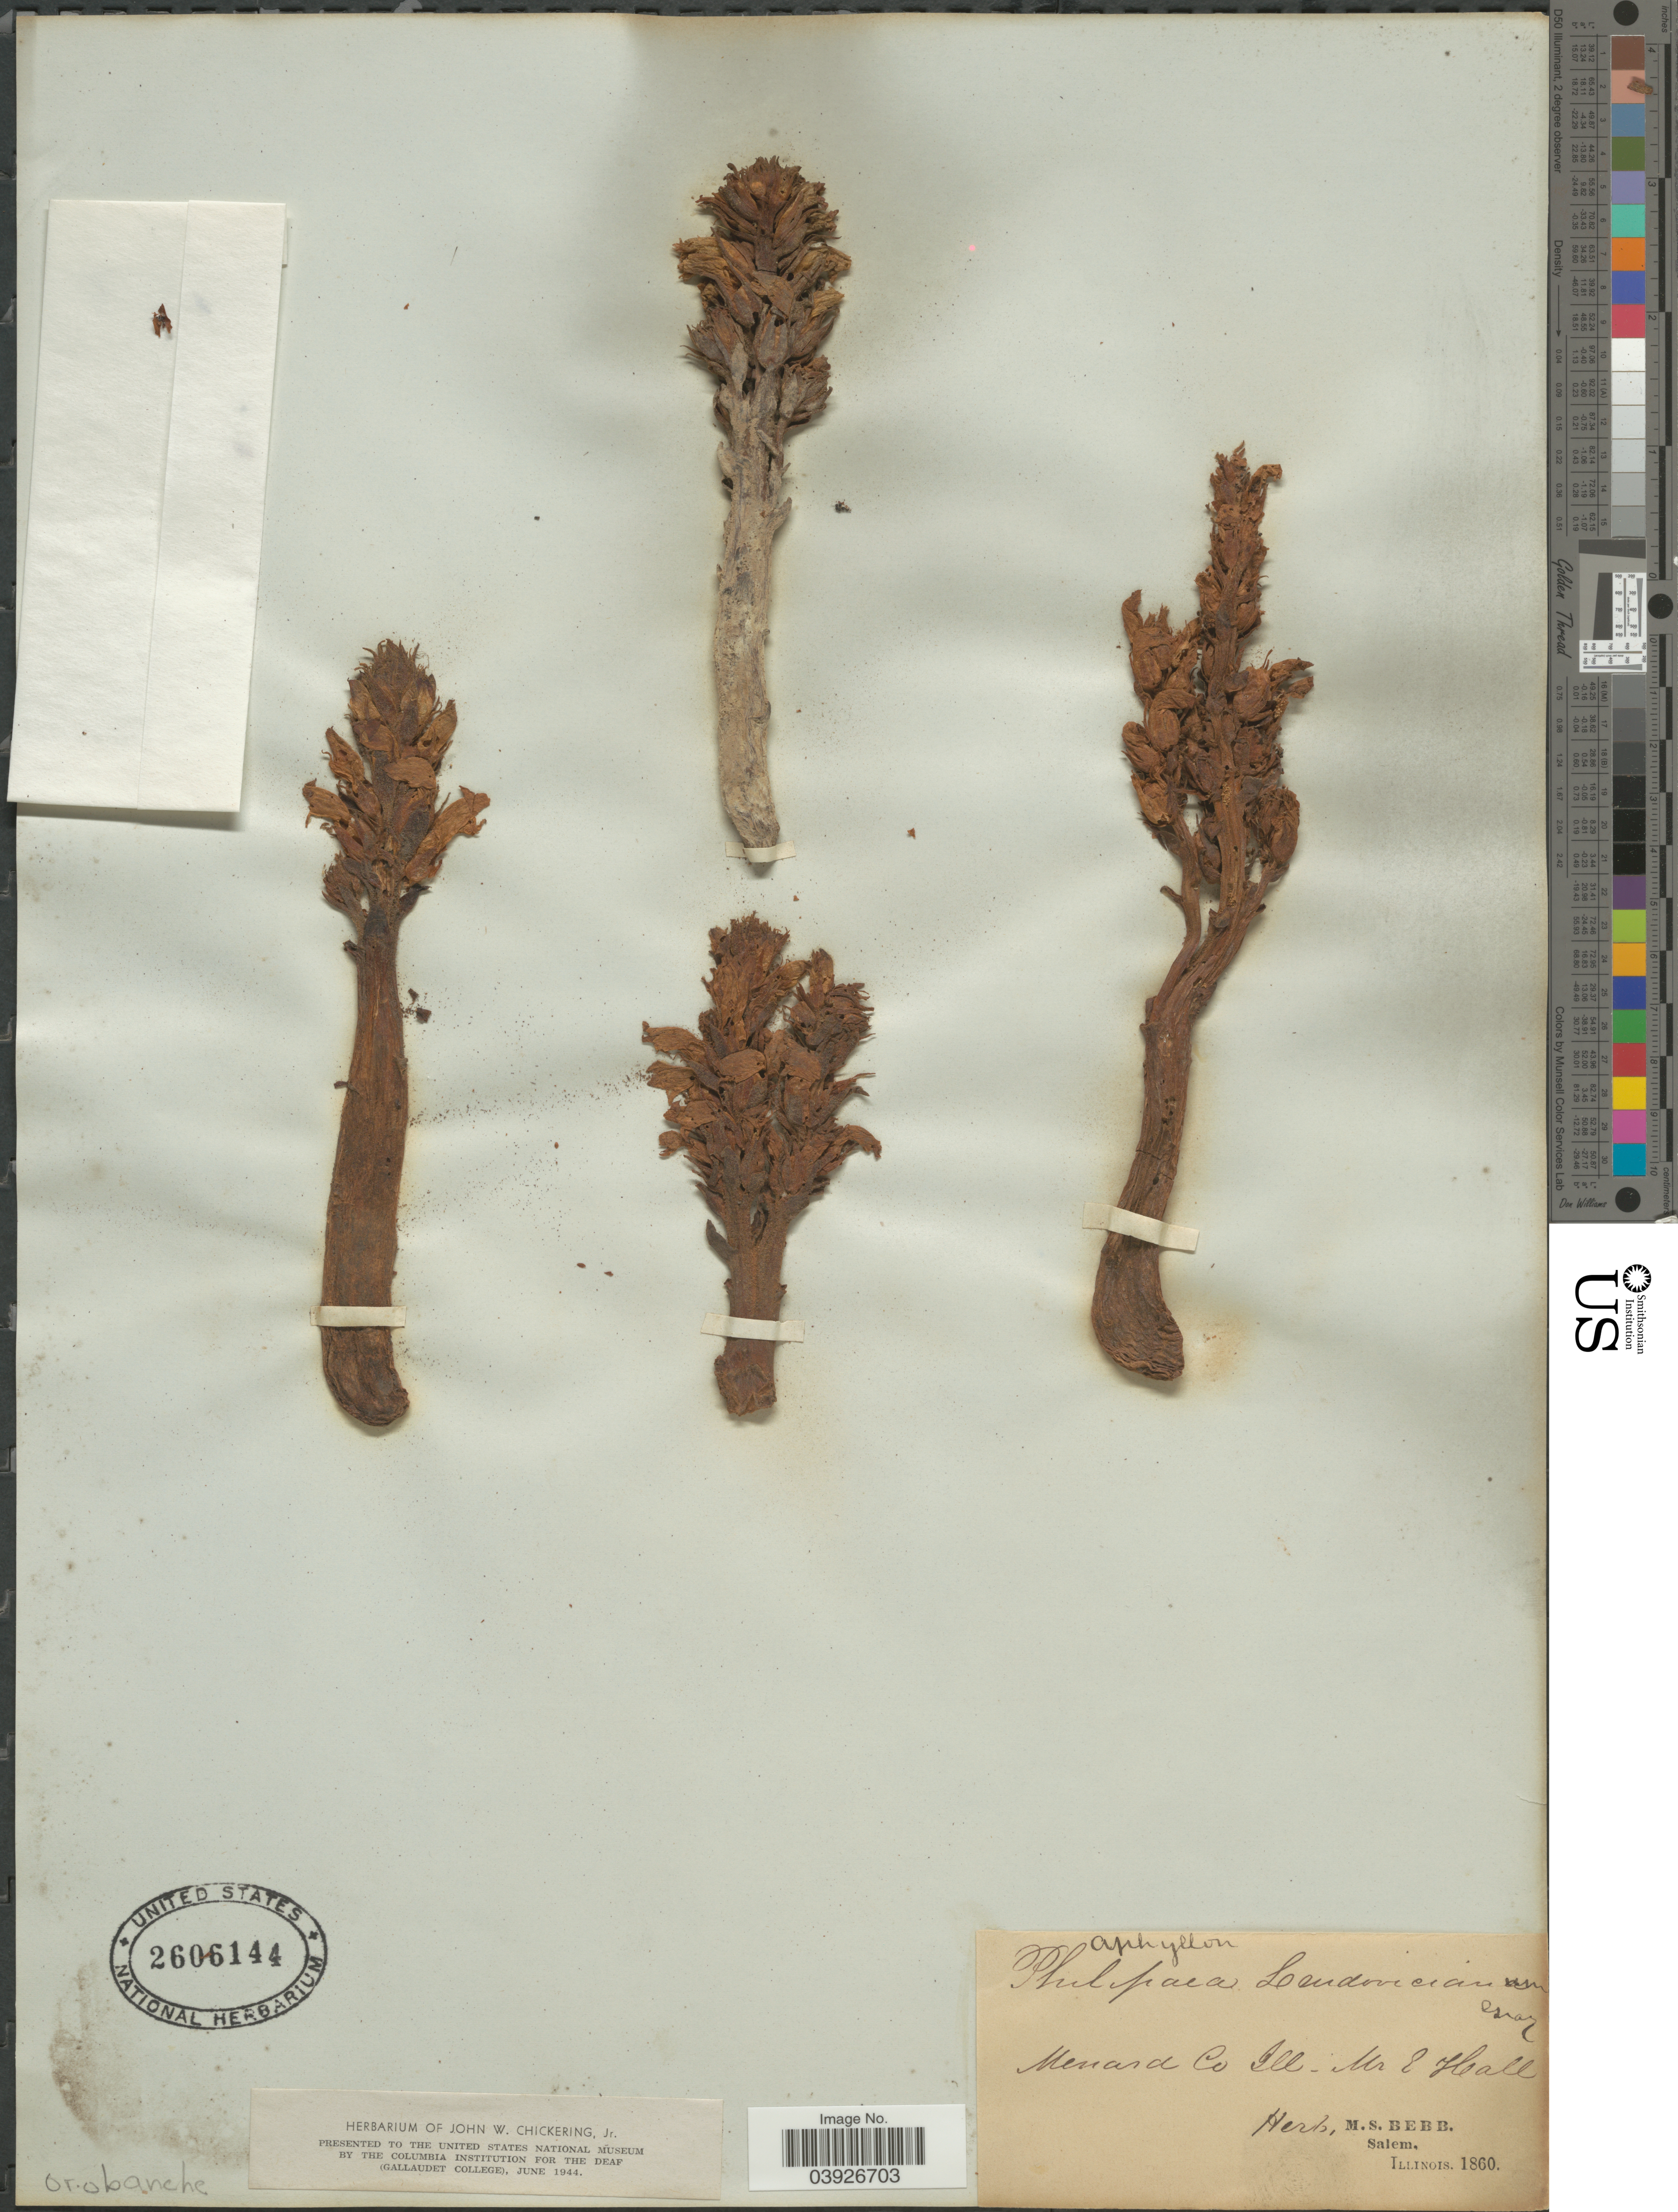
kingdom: Plantae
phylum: Tracheophyta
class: Magnoliopsida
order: Lamiales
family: Orobanchaceae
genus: Aphyllon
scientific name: Aphyllon ludovicianum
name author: (Nutt.) A. Gray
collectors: E. Hall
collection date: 1860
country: United States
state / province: Illinois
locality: Menard Co.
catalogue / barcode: US 2606144